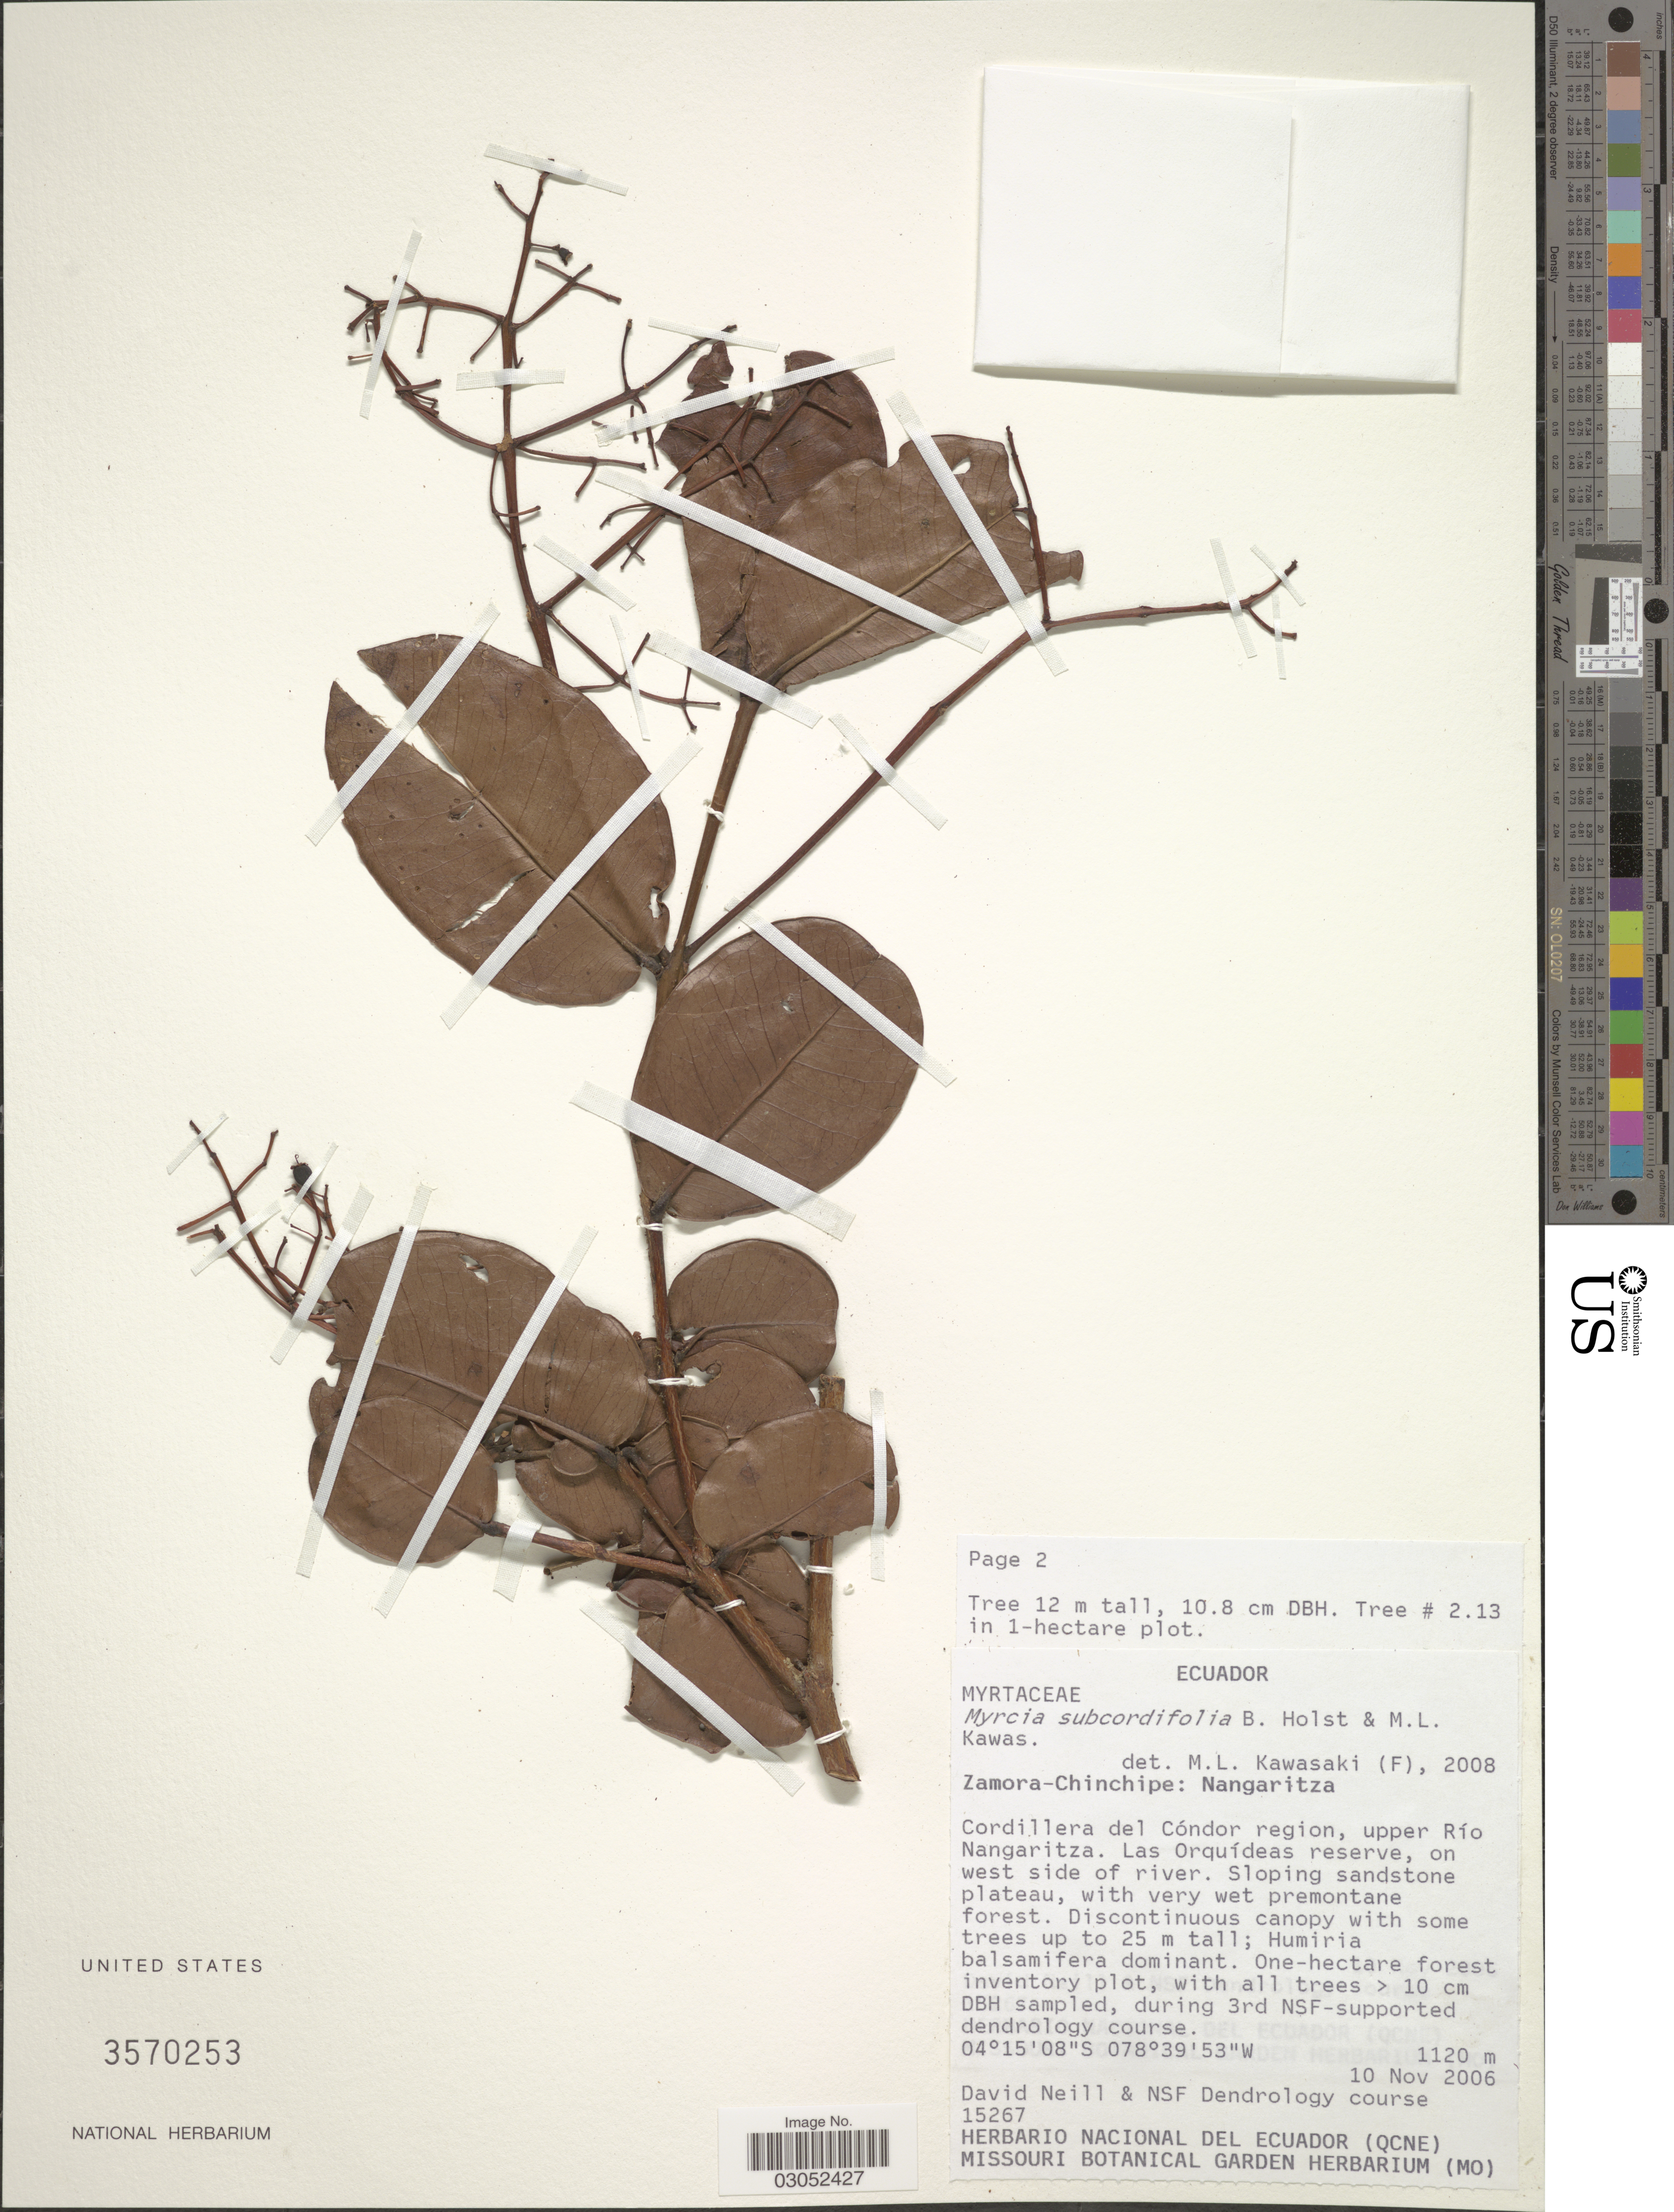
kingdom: Plantae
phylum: Tracheophyta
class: Magnoliopsida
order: Myrtales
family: Myrtaceae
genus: Myrcia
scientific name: Myrcia subcordifolia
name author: B. Holst & M.L. Kawas.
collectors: D. Neill & NSF Dendrology Course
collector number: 15267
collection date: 2006-11-10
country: Ecuador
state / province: Zamora-Chinchipe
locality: Zamora-Chinchipe: Nangaritza. Cordillera del Cóndor region, upper Río Nangaritza. Las Orquídeas reserve, on west side of river.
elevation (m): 1120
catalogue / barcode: US 3570253